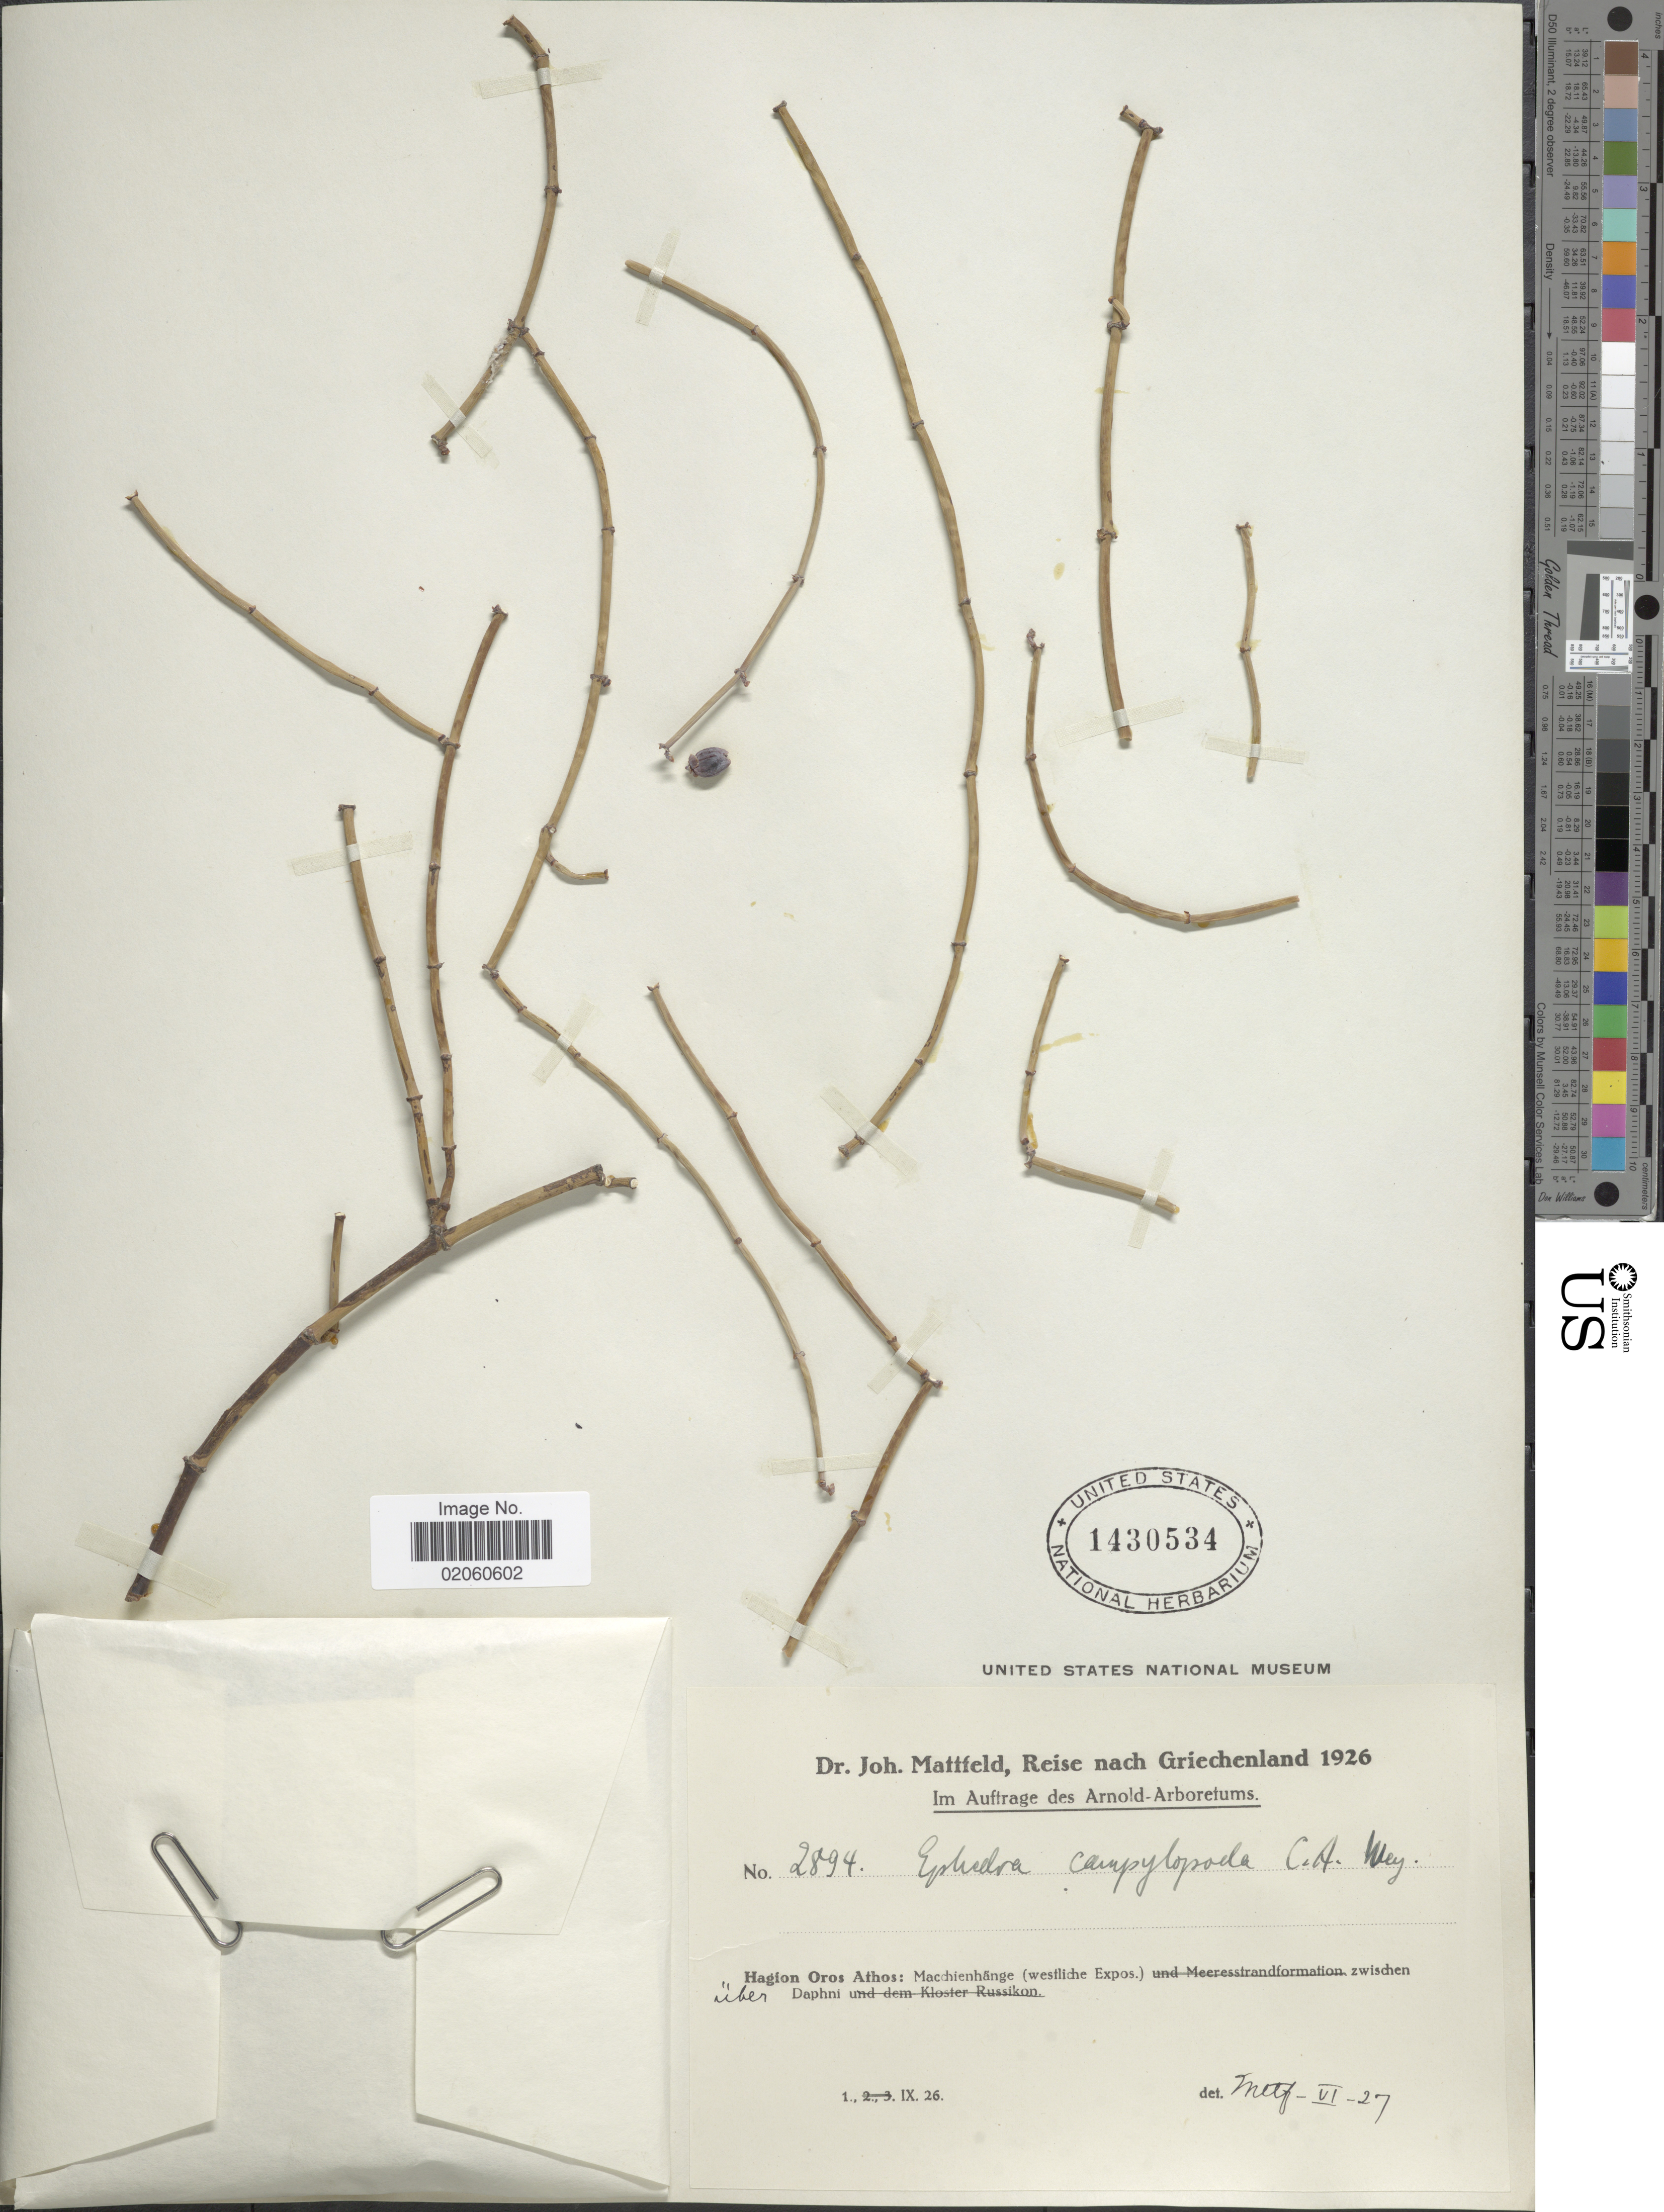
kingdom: Plantae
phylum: Tracheophyta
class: Gnetopsida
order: Ephedrales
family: Ephedraceae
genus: Ephedra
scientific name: Ephedra campylopoda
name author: C.A. Mey.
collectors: J. Mattfeld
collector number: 2894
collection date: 1926-09-01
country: Greece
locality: Reise nach Griechenland, Hagion Oros Athos: Macchienhange (westliche Expos.) zwischen uber Daphni.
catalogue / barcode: US 1430534